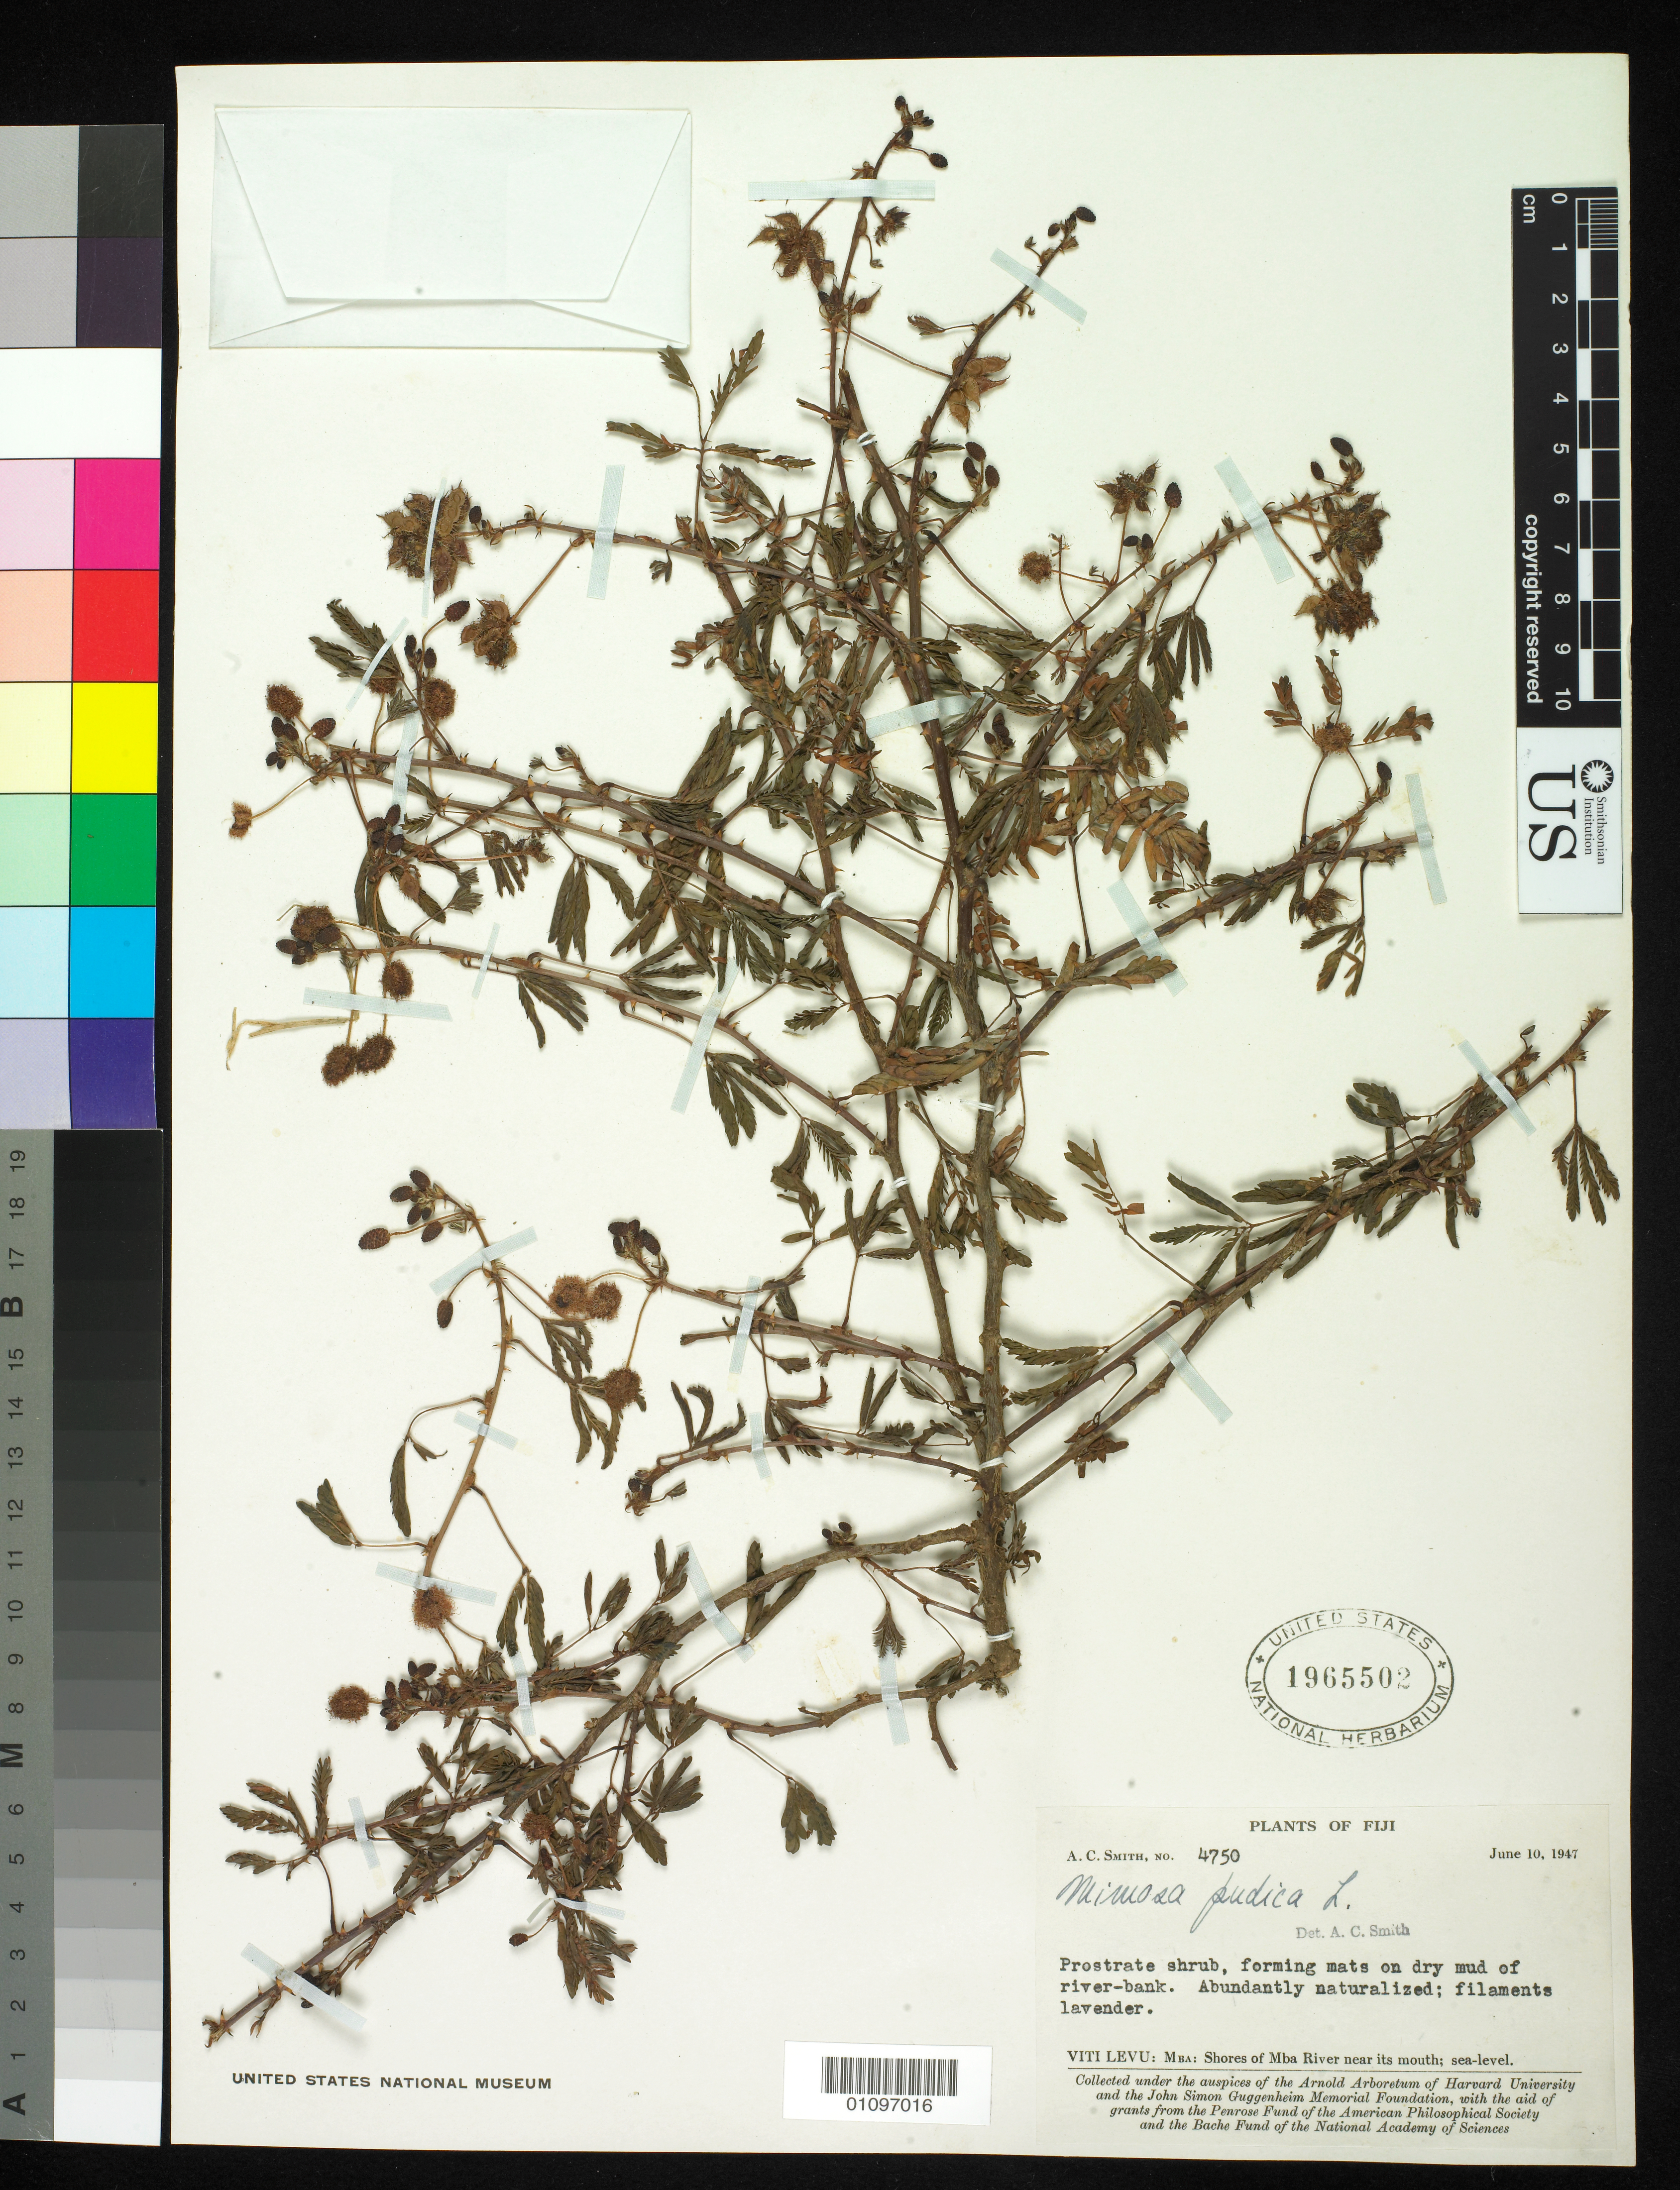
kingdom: Plantae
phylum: Tracheophyta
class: Magnoliopsida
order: Fabales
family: Fabaceae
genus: Mimosa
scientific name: Mimosa pudica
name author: L.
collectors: A. C. Smith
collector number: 4750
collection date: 1947-06-10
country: Fiji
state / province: Mba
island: Viti Levu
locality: Shores of Mba River at mouth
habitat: Shores of river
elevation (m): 0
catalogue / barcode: US 1965502